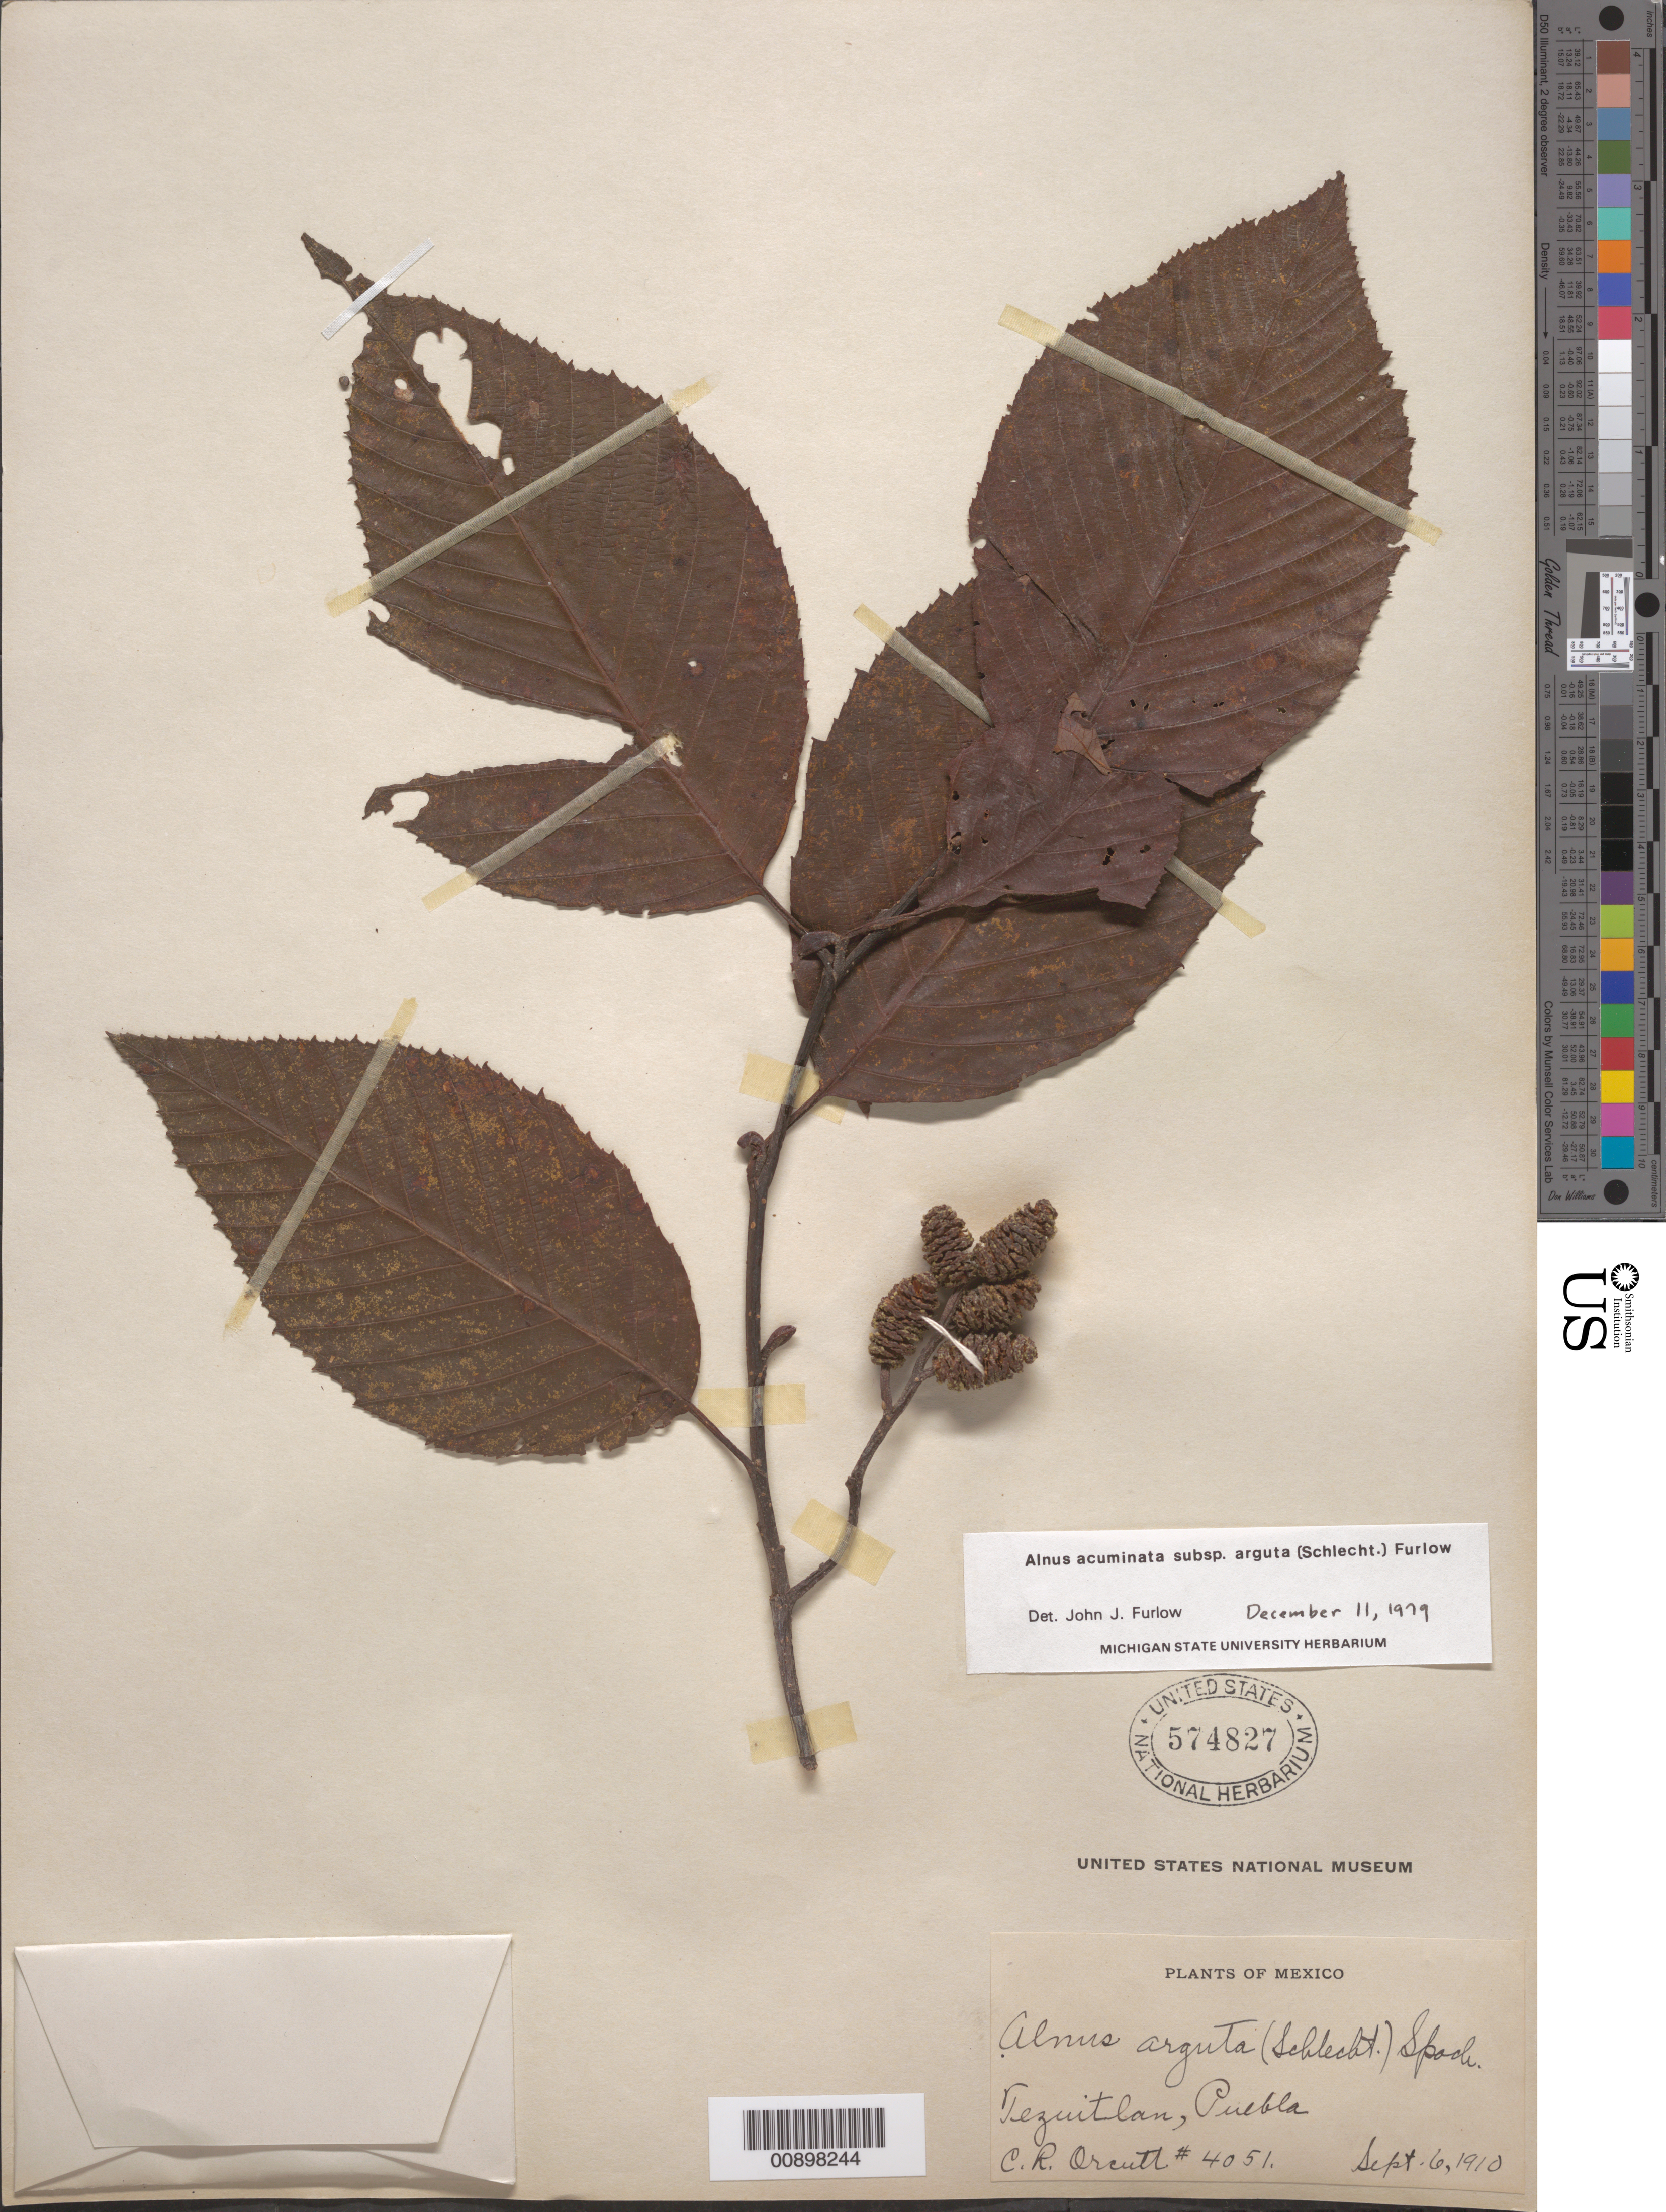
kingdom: Plantae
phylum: Tracheophyta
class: Magnoliopsida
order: Fagales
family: Betulaceae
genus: Alnus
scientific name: Alnus acuminata subsp. arguta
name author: (Schltdl.) Furlow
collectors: C. R. Orcutt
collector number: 4051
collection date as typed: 06 Sep 1910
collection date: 1910-09-06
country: Mexico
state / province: Puebla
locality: Tezuitlan, Puebla.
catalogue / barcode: US 574827